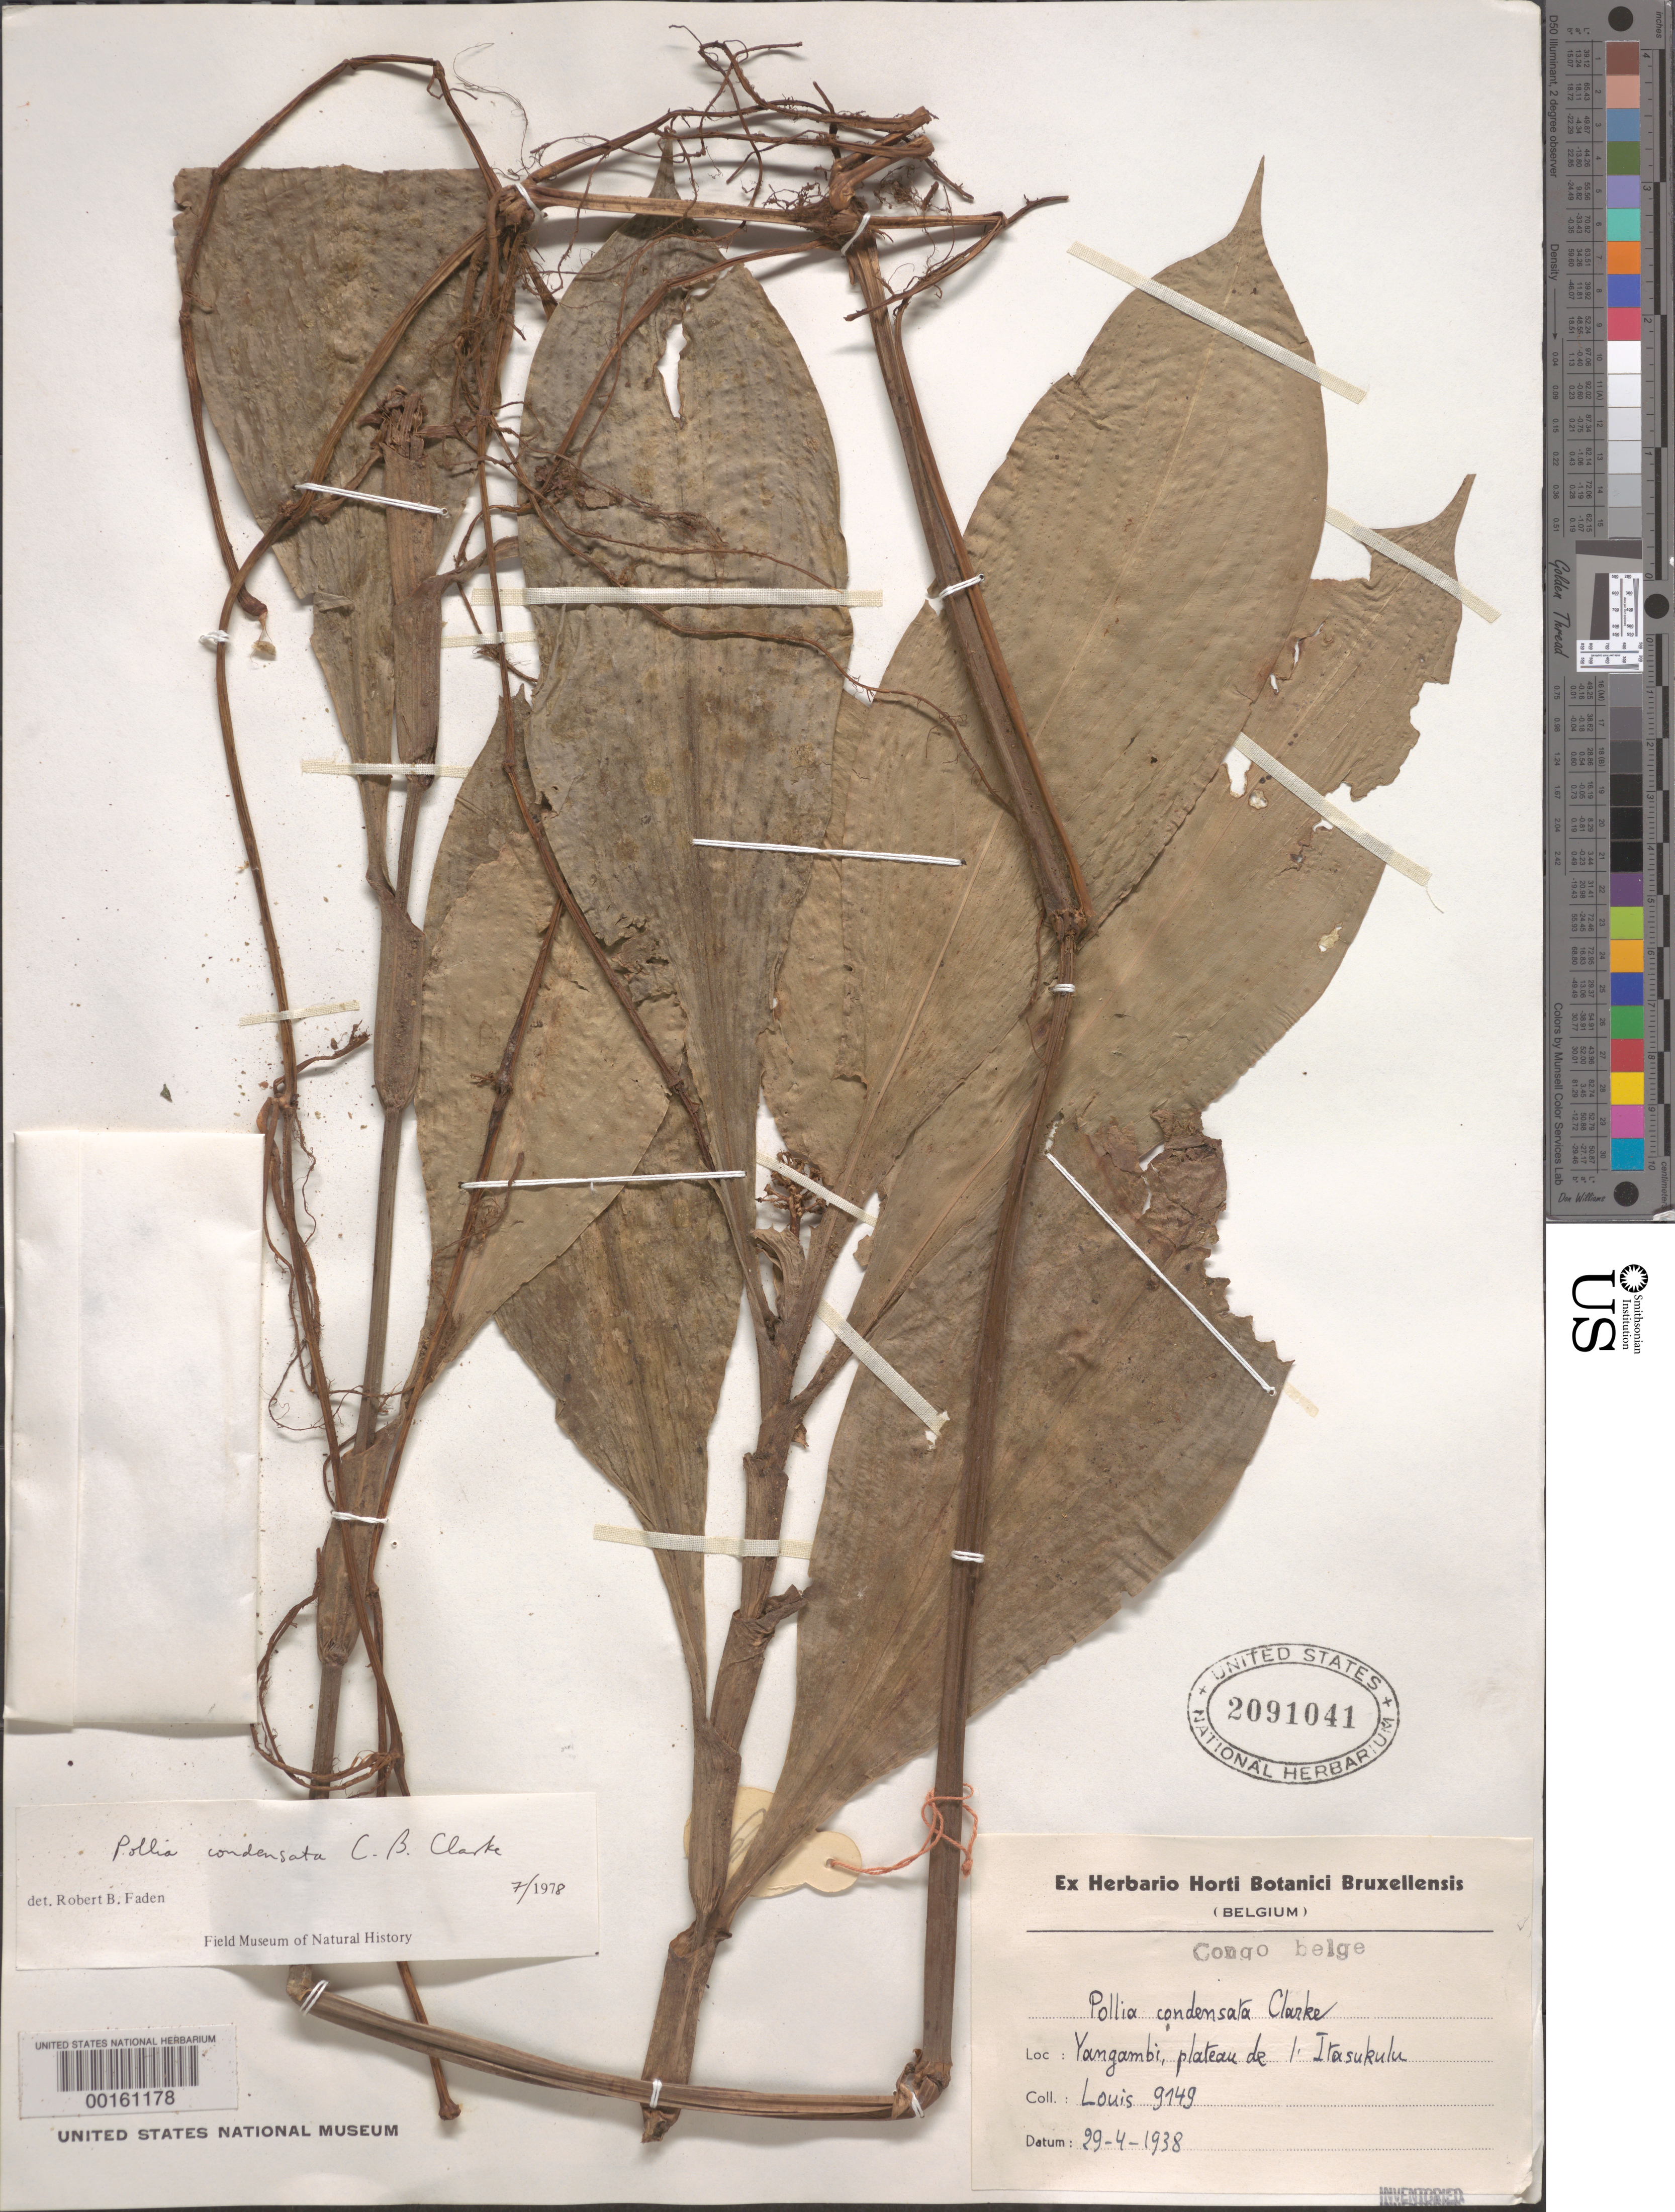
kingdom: Plantae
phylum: Tracheophyta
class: Liliopsida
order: Commelinales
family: Commelinaceae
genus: Pollia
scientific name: Pollia condensata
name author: C.B. Clarke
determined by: Faden, Robert B., (US), Smithsonian Institution - National Museum of Natural History (UNITED STATES)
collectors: J. Louis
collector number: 9149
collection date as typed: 29 Apr 1938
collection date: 1938-04-29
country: Congo, Democratic Republic of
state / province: Tshopo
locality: Yangambi, plateau de i'tasukulu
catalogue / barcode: US 2091041